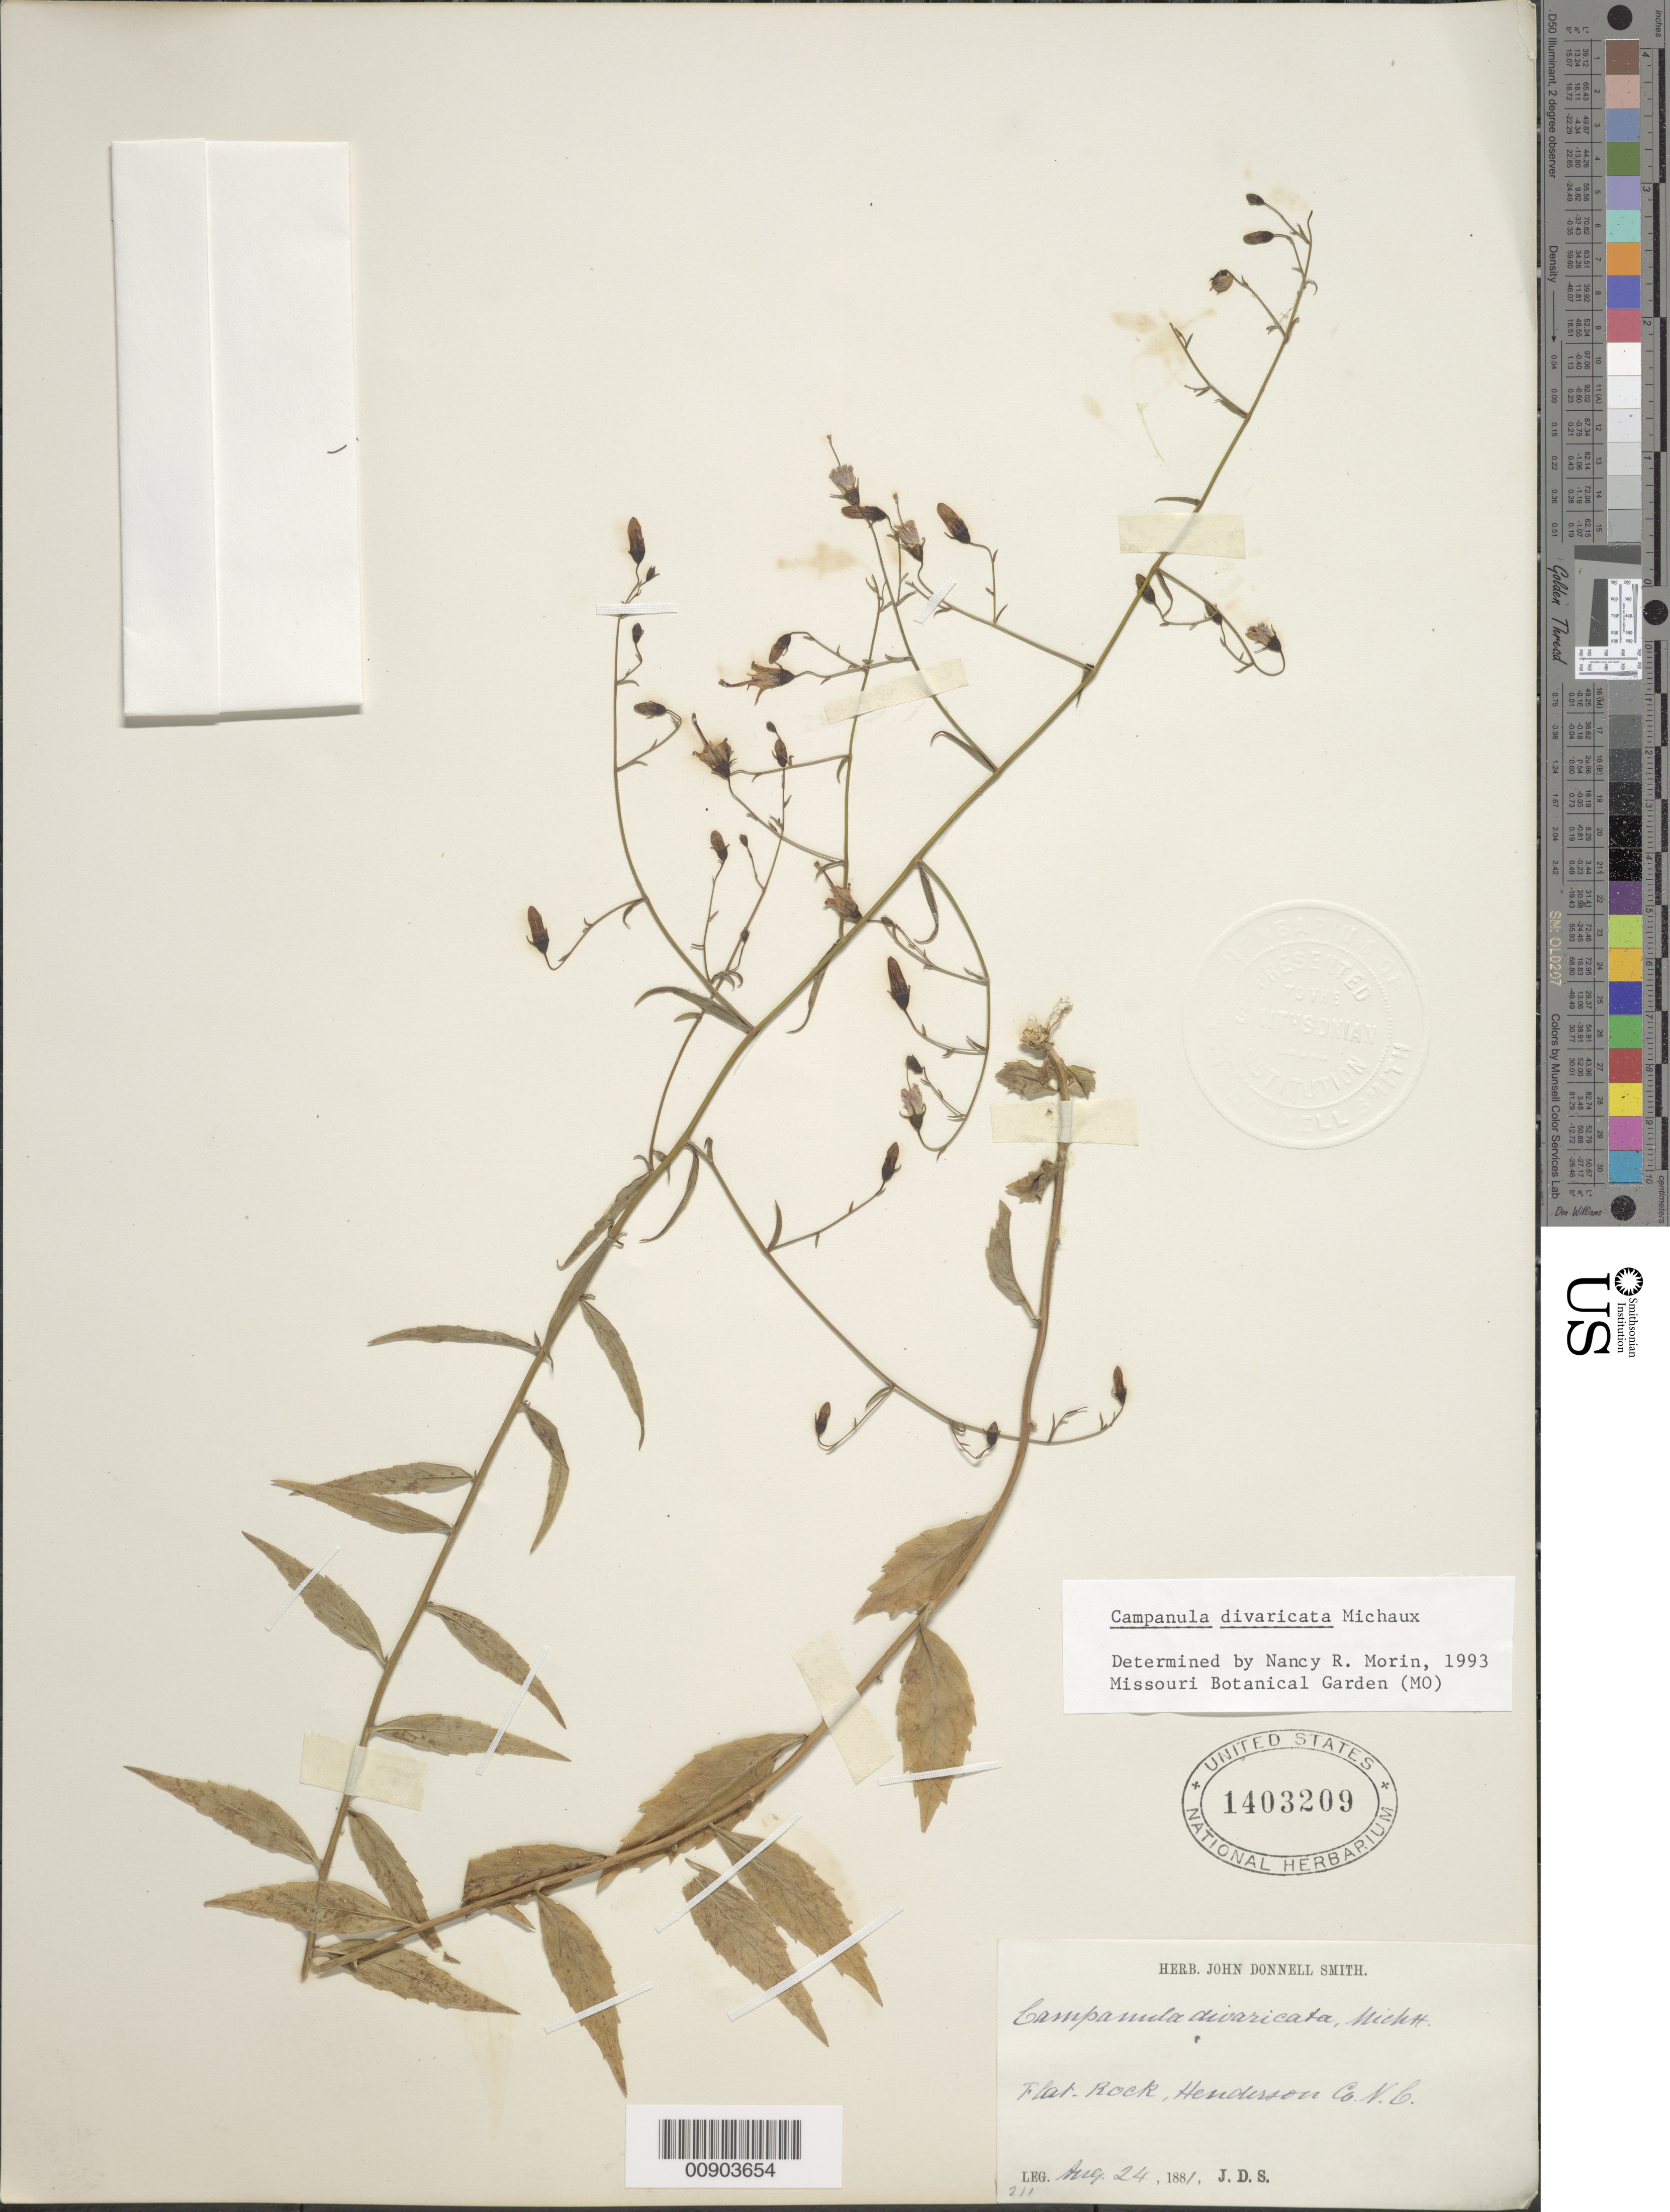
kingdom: Plantae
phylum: Tracheophyta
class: Magnoliopsida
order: Asterales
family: Campanulaceae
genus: Campanula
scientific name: Campanula divaricata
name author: Michx.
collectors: J. Donnell Smith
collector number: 211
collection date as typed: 24 Aug 1881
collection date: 1881-08-24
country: United States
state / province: North Carolina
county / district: Henderson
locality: Flat Rock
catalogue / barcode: US 1403209